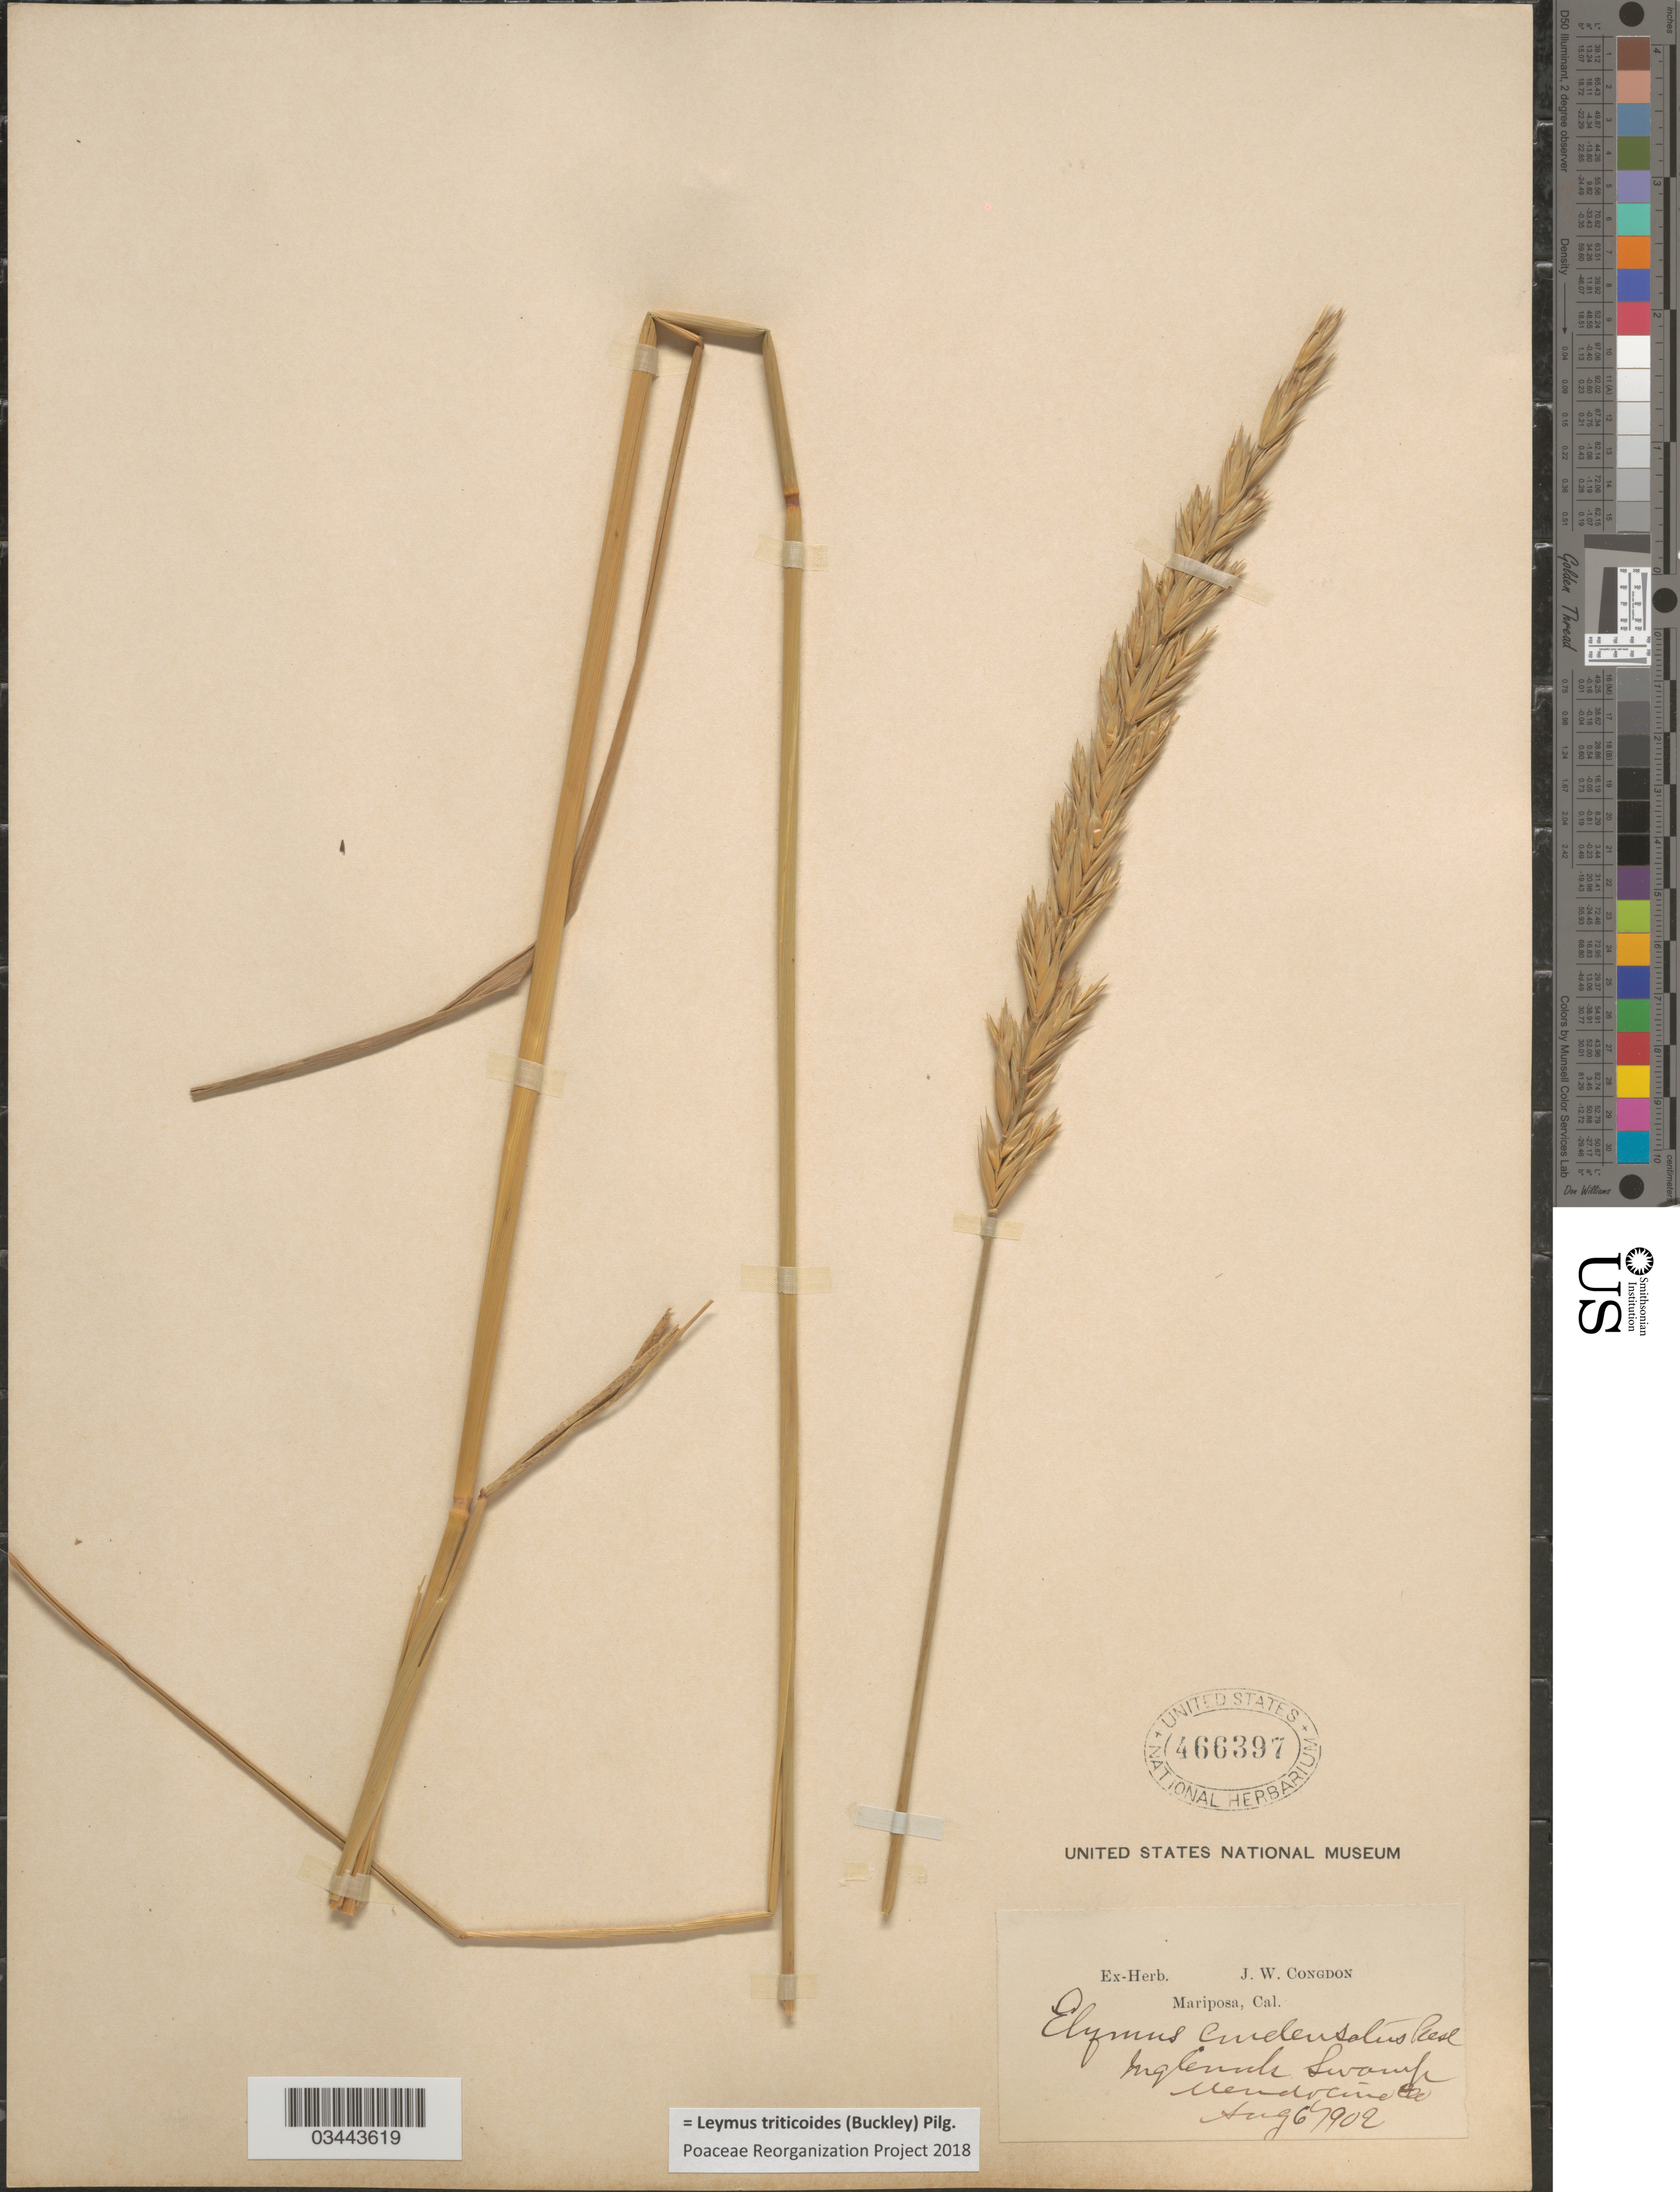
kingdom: Plantae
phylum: Tracheophyta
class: Liliopsida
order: Poales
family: Poaceae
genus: Leymus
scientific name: Leymus triticoides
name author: (Buckley) Pilg.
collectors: ex herb. J. W. Congdon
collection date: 1902-08-06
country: United States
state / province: California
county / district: Mendocino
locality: Inglenook Swamp. Mendocino Co.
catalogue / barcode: US 466397